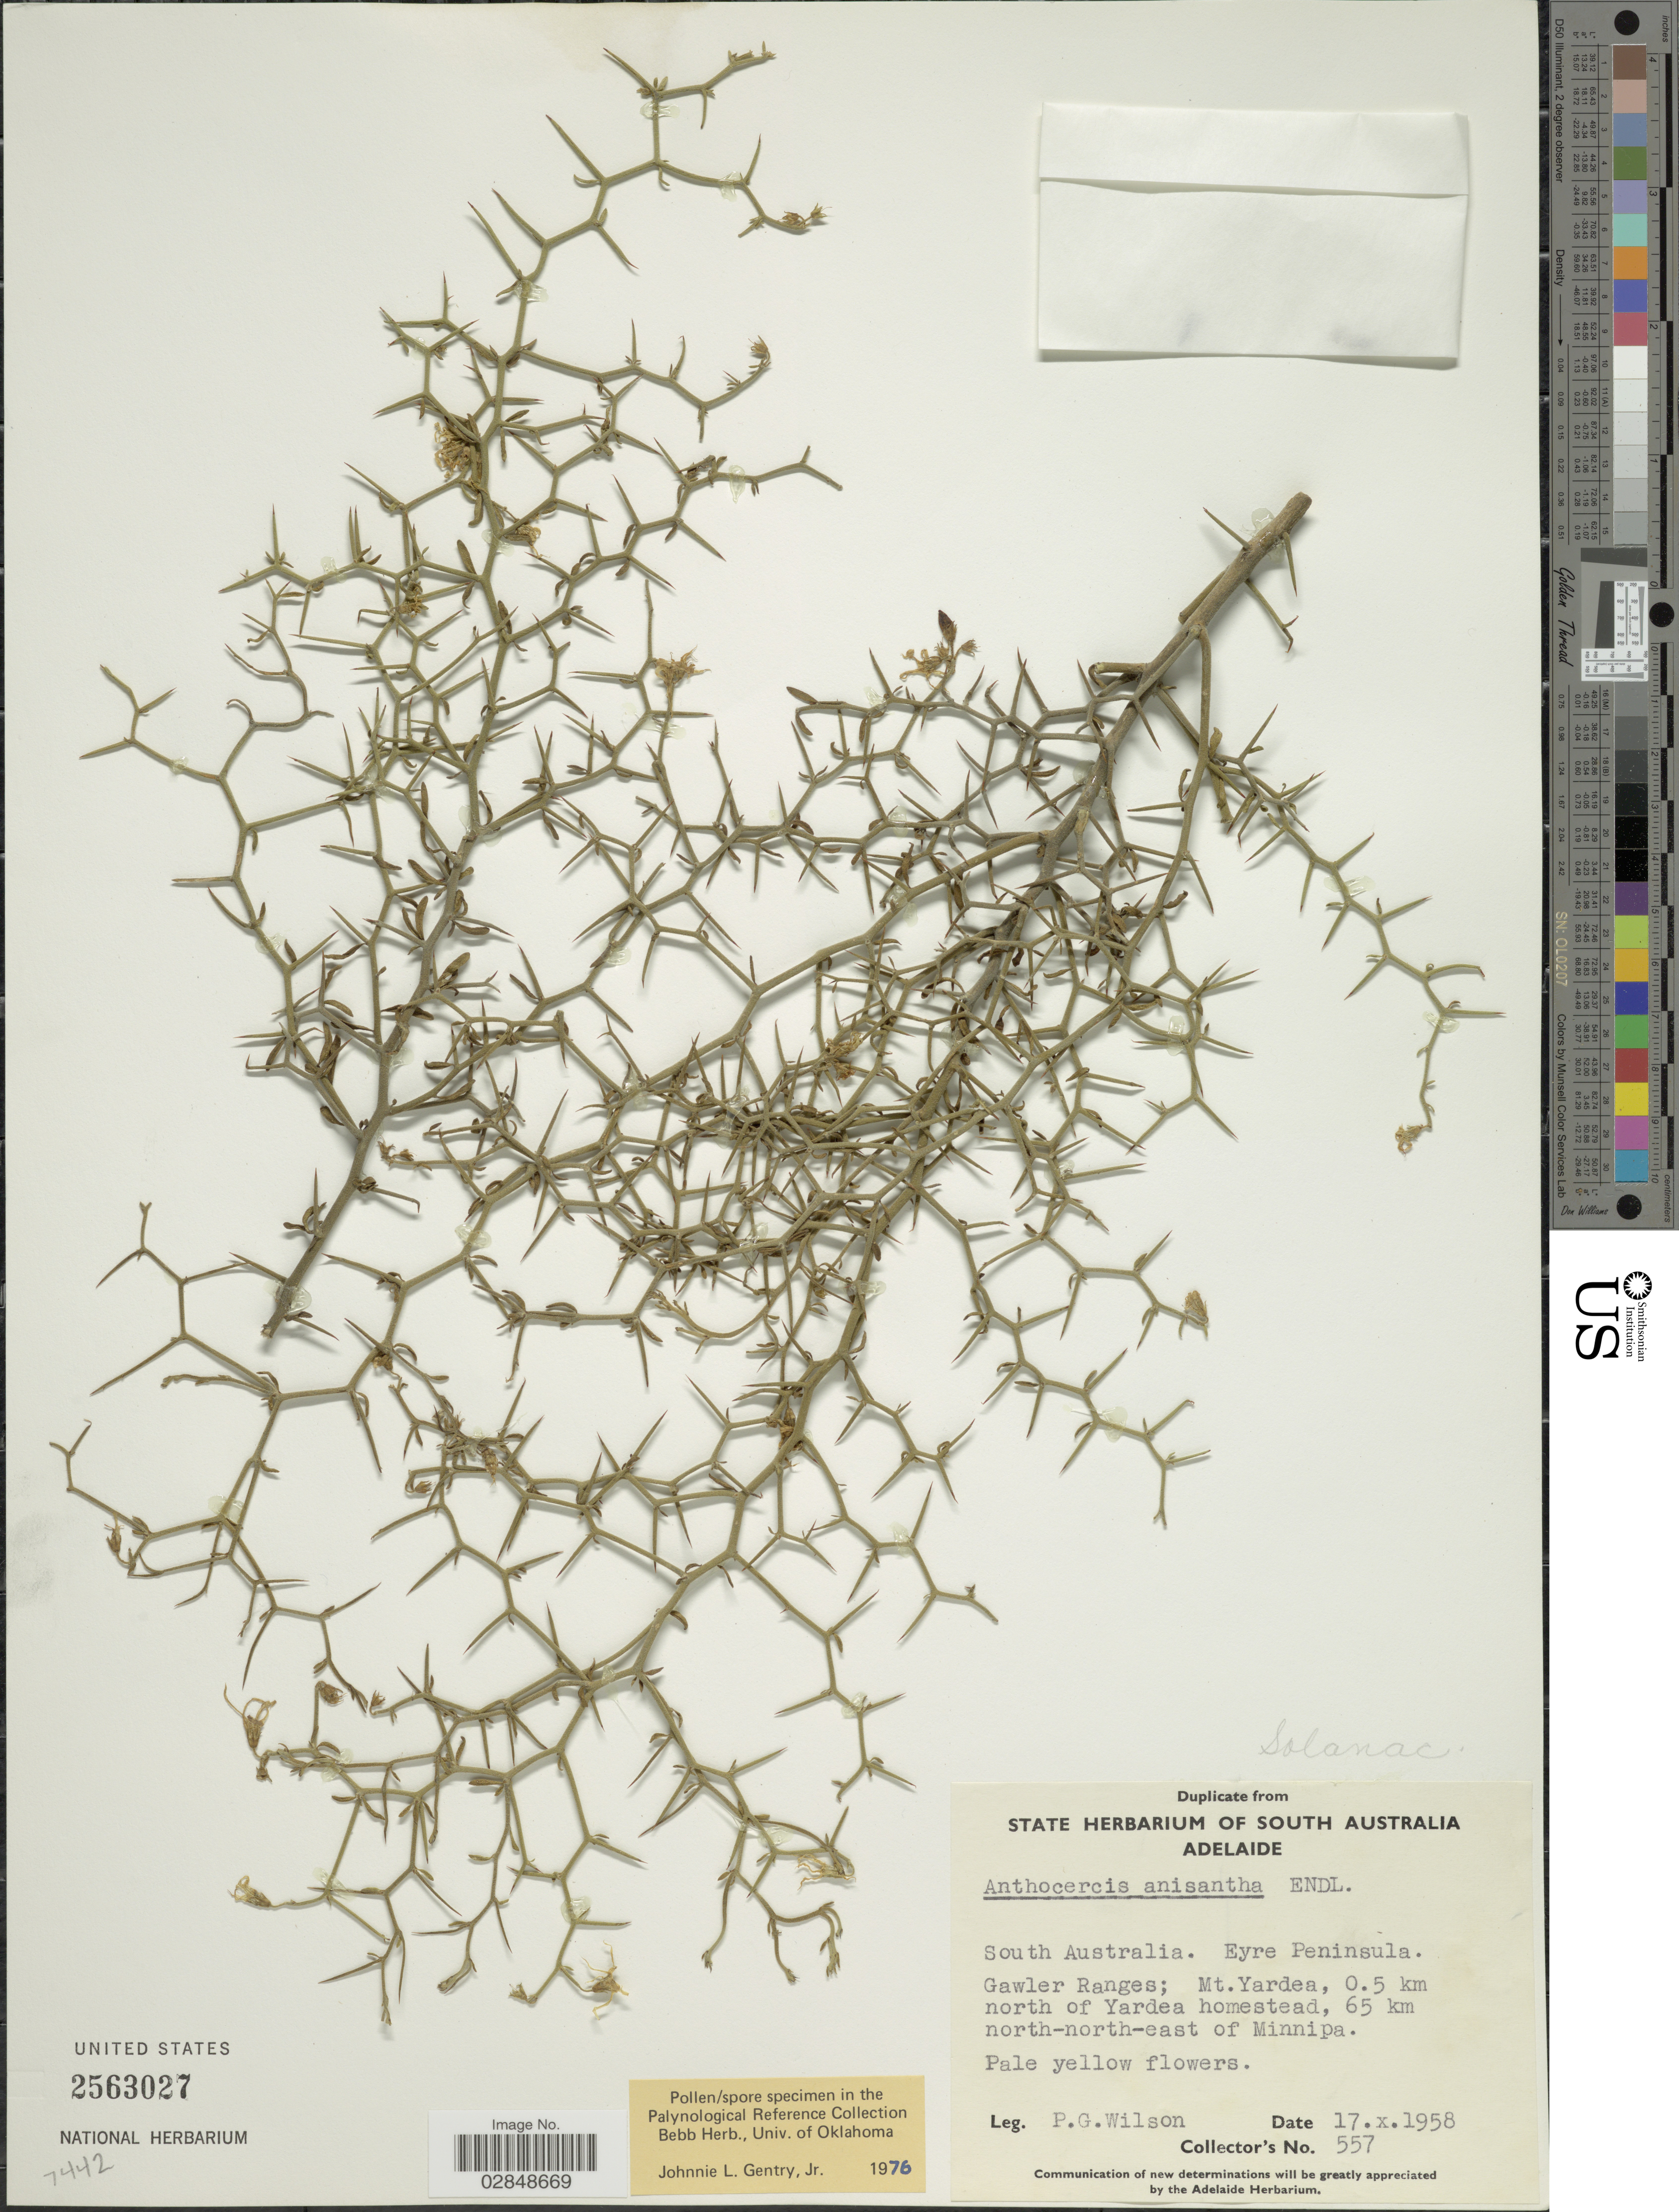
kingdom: Plantae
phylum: Tracheophyta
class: Magnoliopsida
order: Solanales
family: Solanaceae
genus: Anthocercis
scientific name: Anthocercis anisantha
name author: Endl.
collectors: P. G. Wilson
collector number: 557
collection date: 1958-10-17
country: Australia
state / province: South Australia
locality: Eyre Peninsula. Gawler Ranges; Mt. Yardea, 0.5 km north of Yardea homestead, 65 km north-north-east of Minnipa.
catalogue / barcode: US 2563027